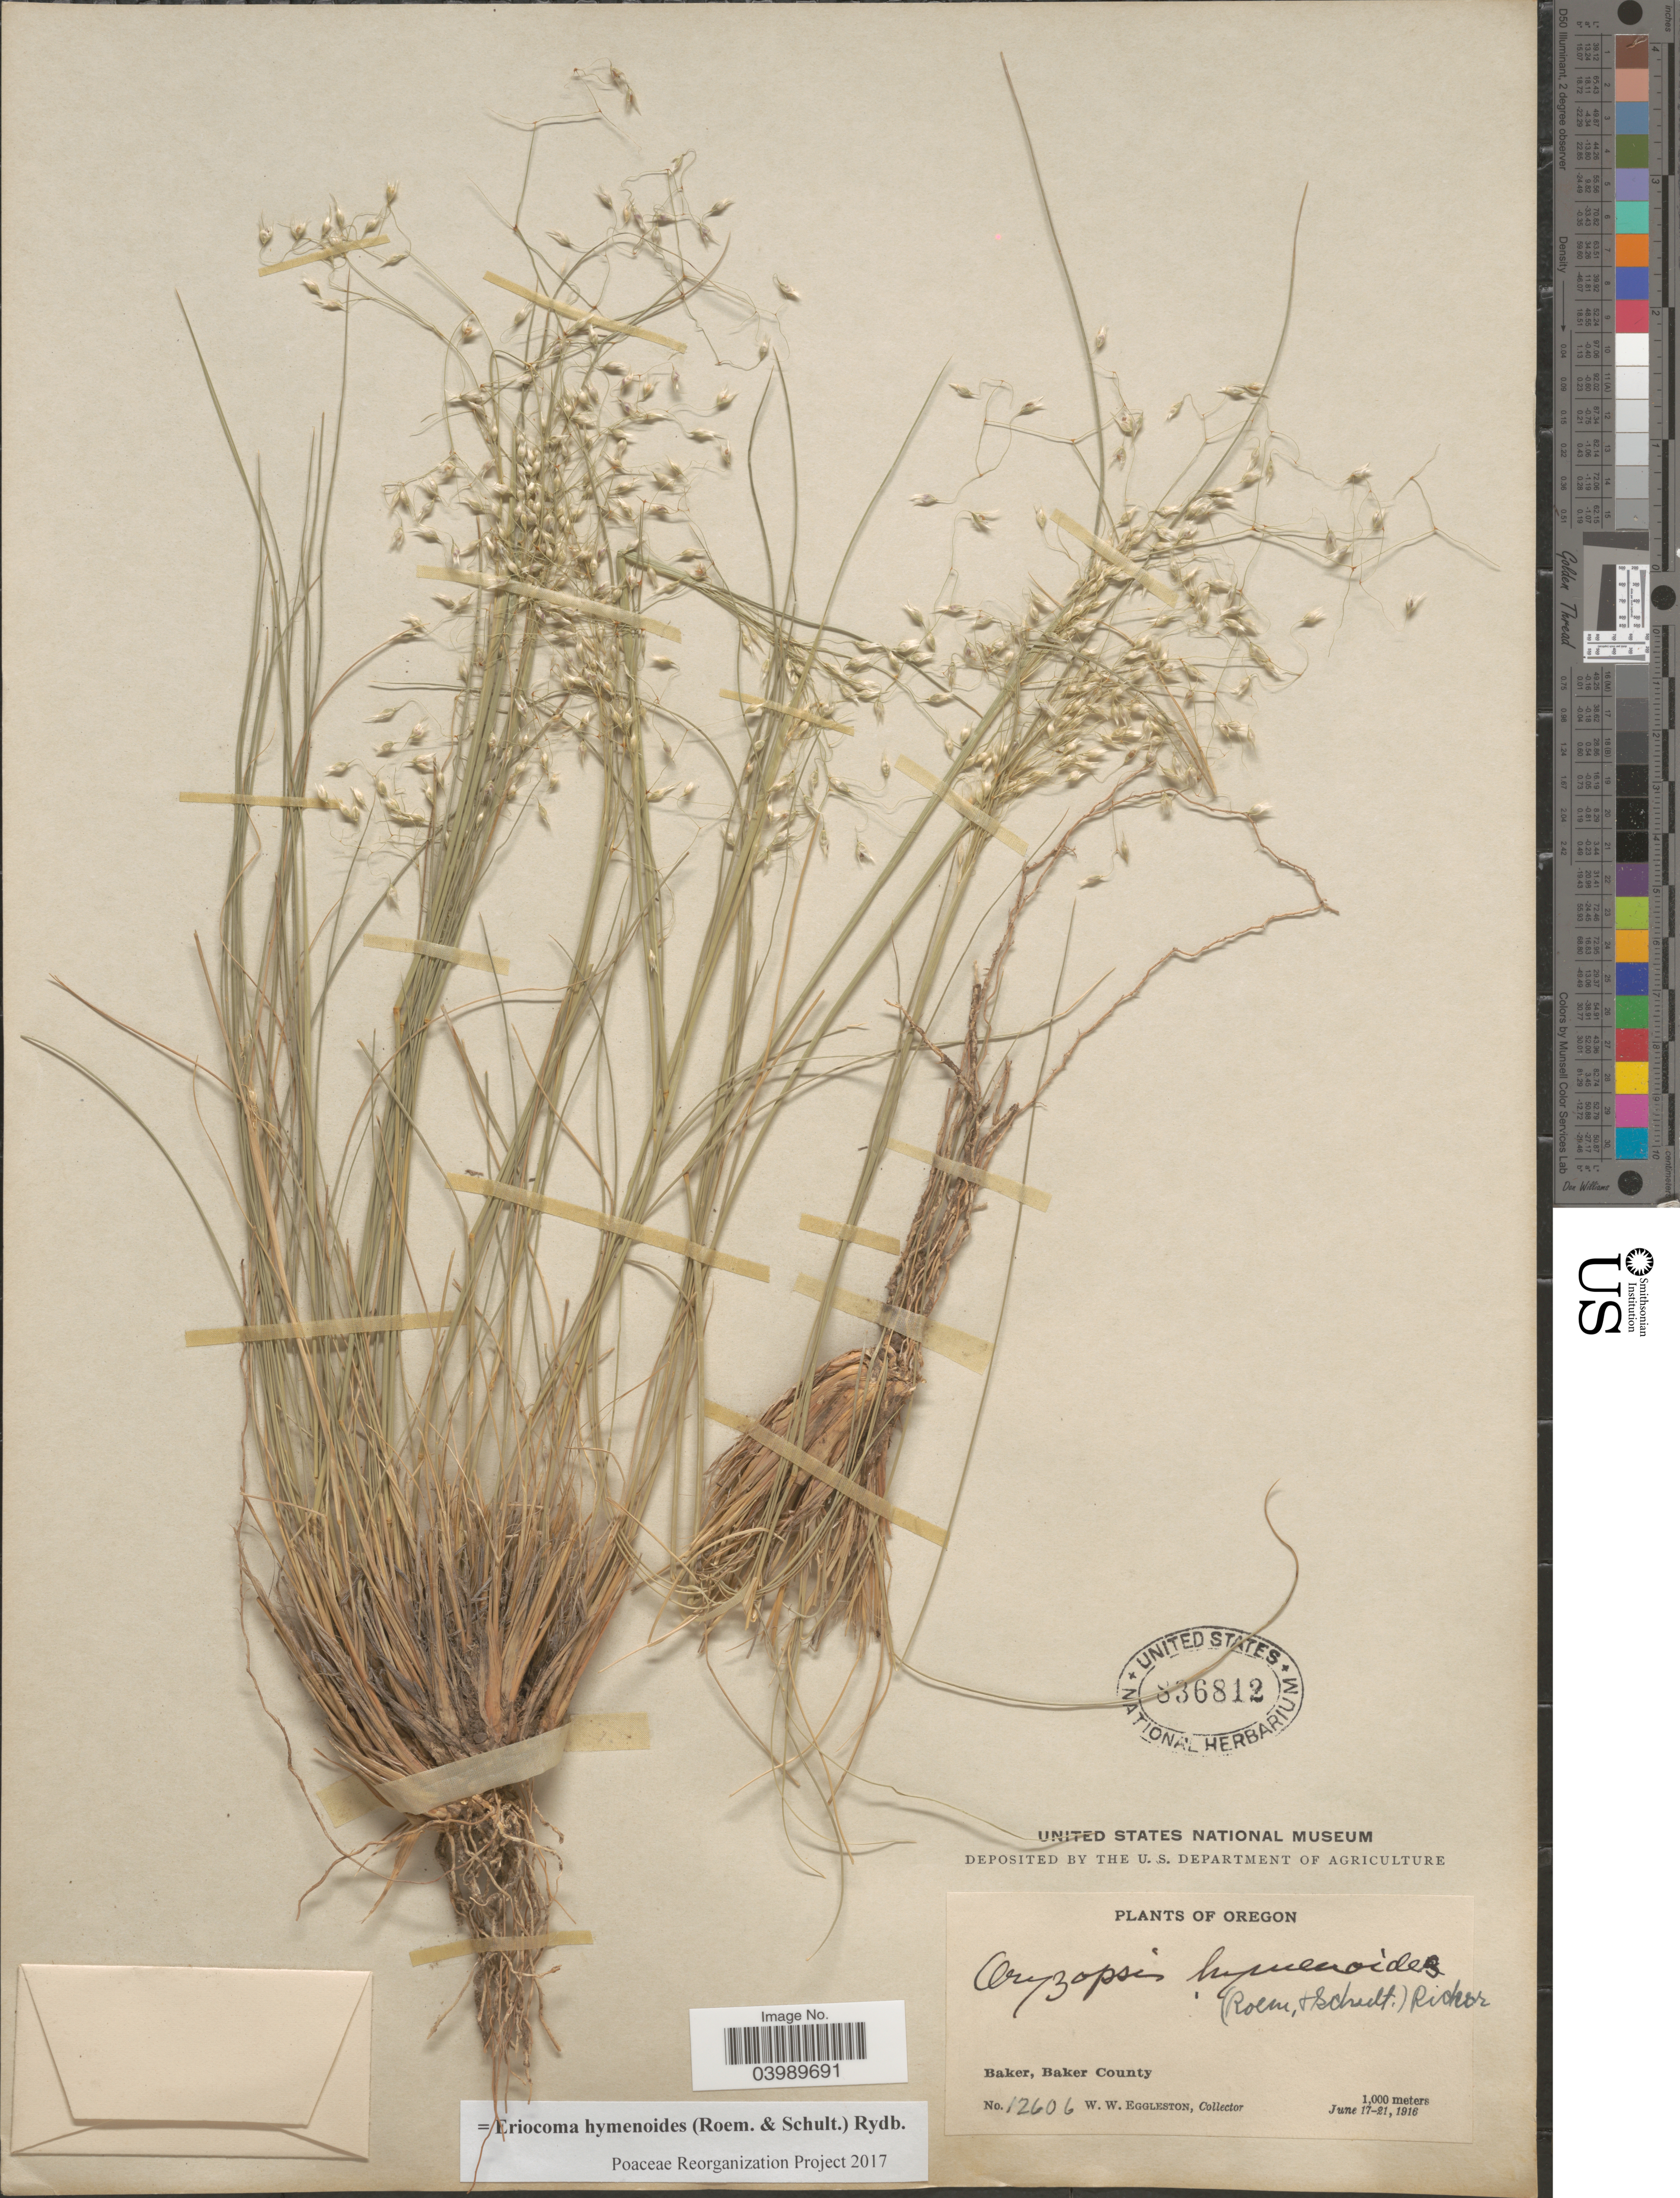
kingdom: Plantae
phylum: Tracheophyta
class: Liliopsida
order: Poales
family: Poaceae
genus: Eriocoma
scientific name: Eriocoma hymenoides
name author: (Roem. & Schult.) Rydb.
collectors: W. W. Eggleston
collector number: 12606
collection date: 1916-06-17/1916-06-21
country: United States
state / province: Oregon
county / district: Baker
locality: Baker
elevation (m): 1000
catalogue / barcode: US 836812